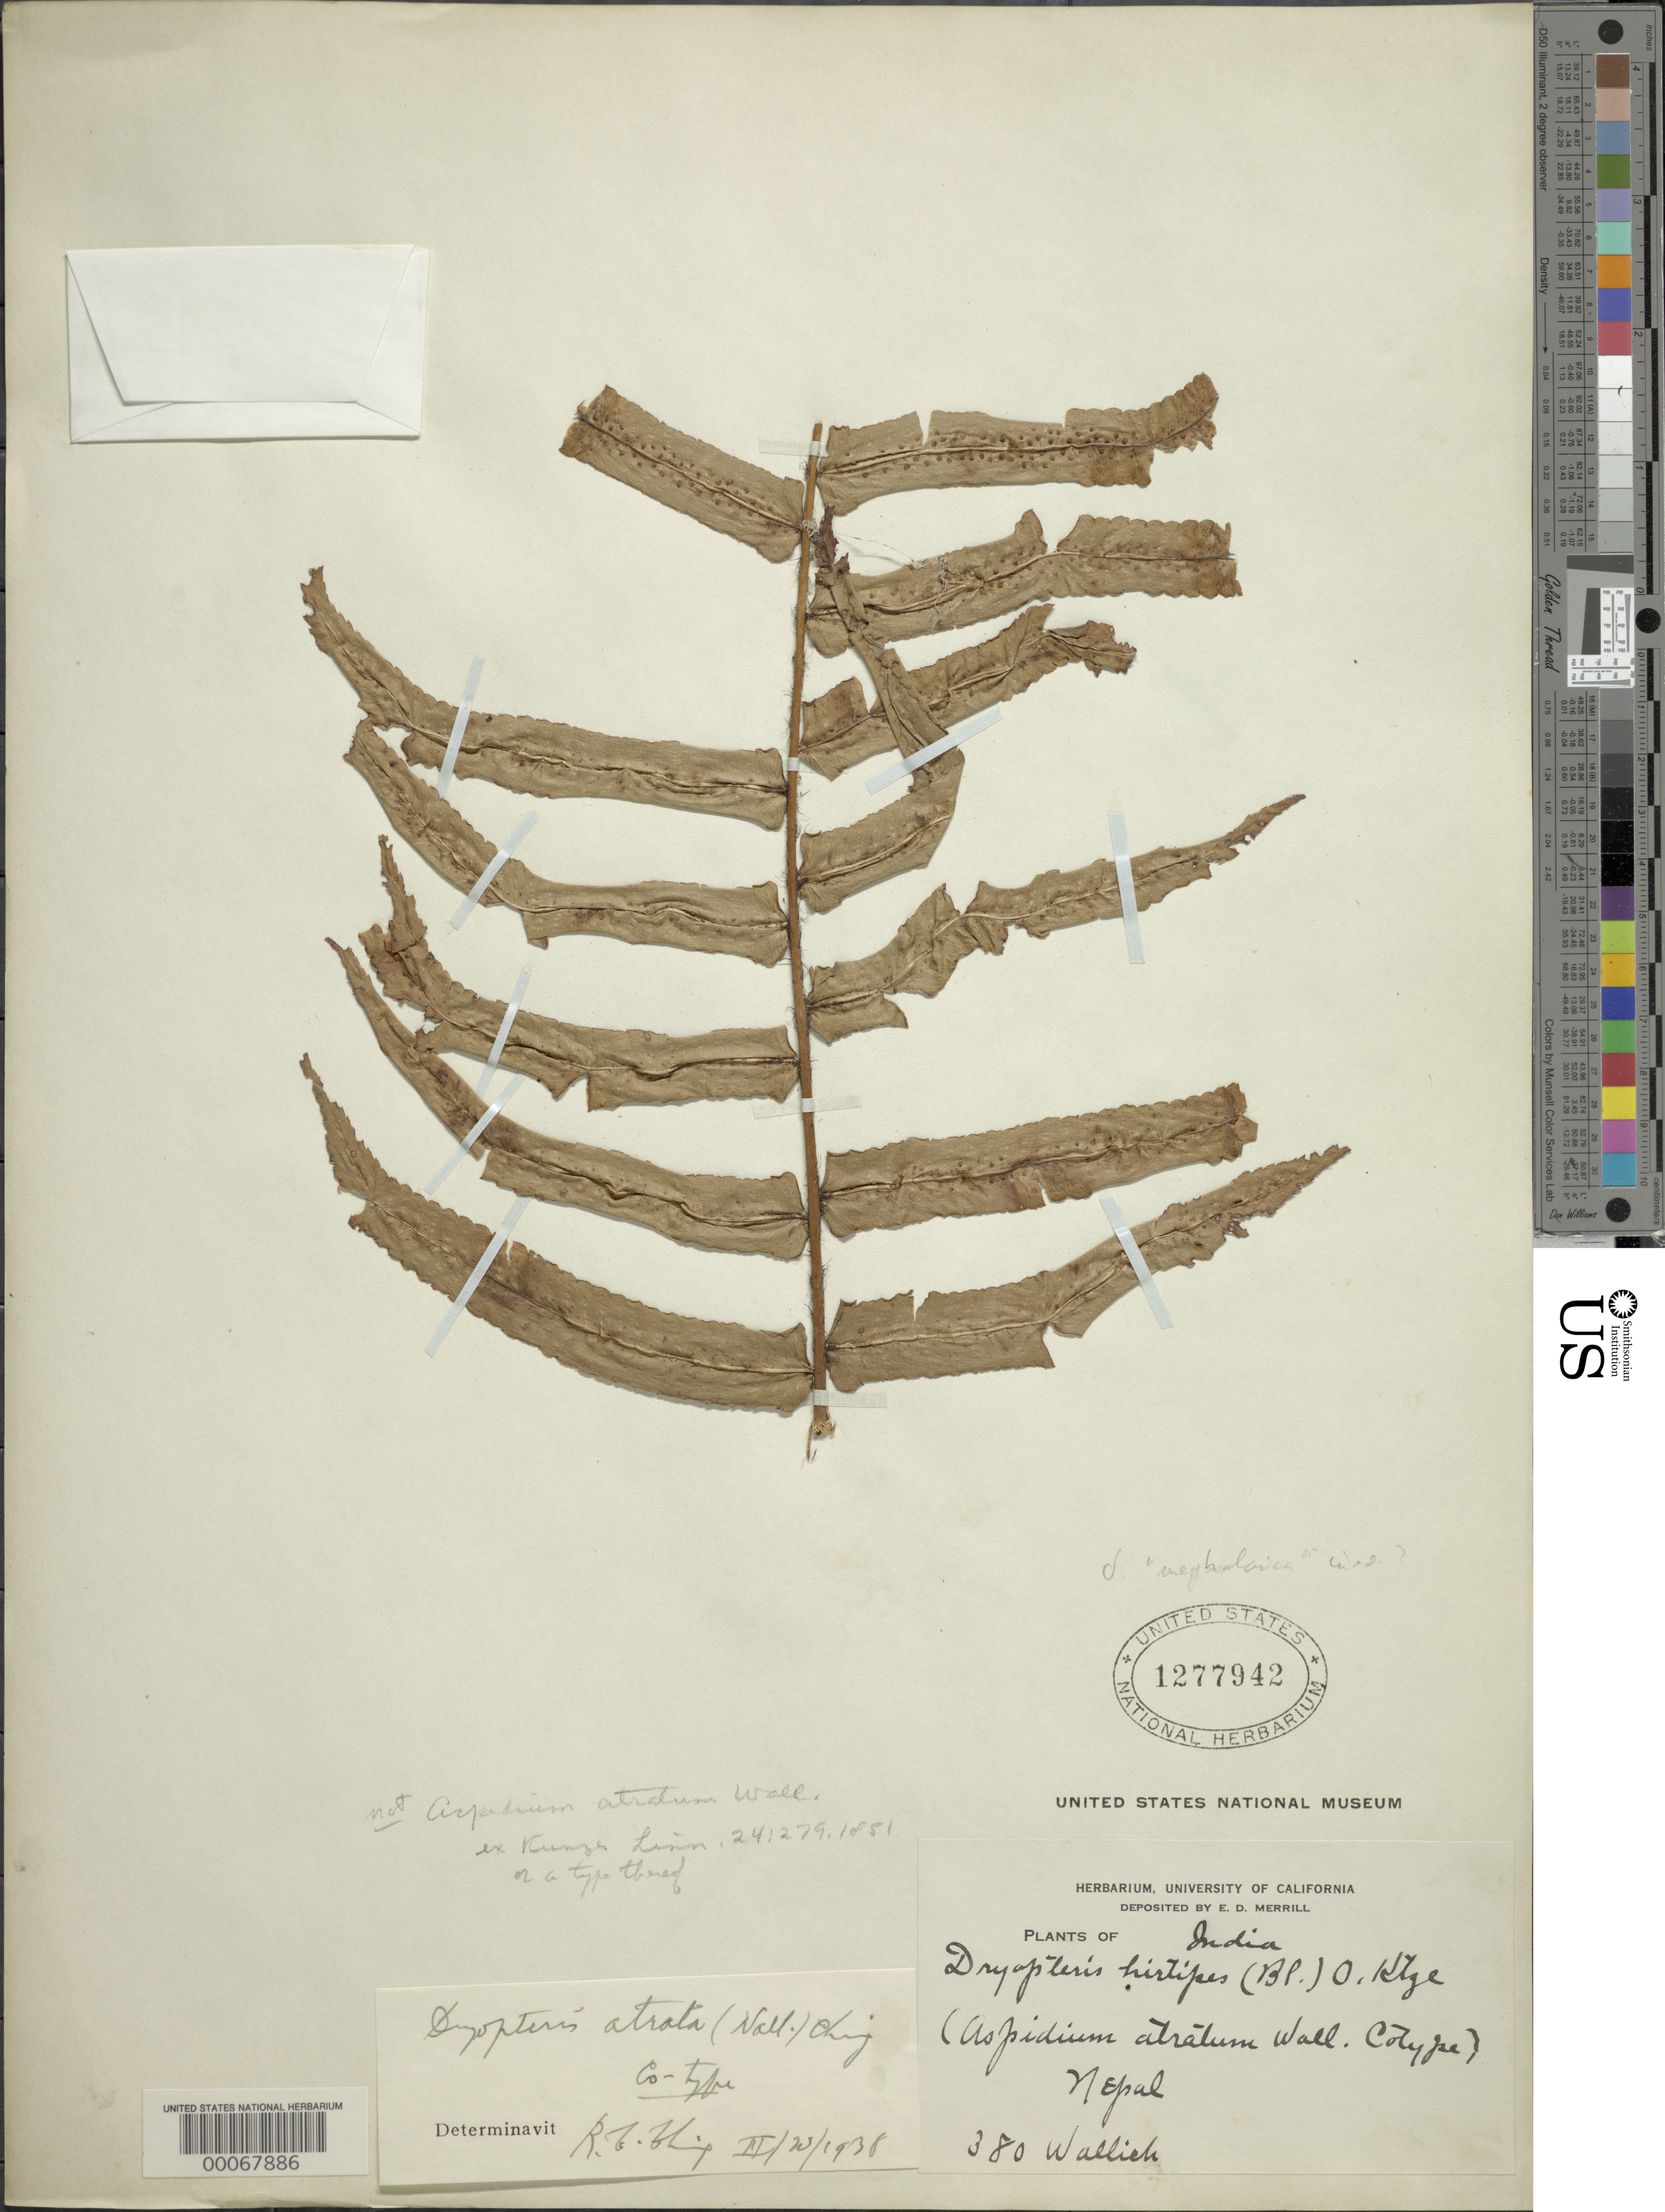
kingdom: Plantae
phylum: Tracheophyta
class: Polypodiopsida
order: Polypodiales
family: Dryopteridaceae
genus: Dryopteris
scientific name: Dryopteris atrata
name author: (Wall. ex Kunze) Ching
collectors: N. Wallich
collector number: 380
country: Nepal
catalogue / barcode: US 1277942